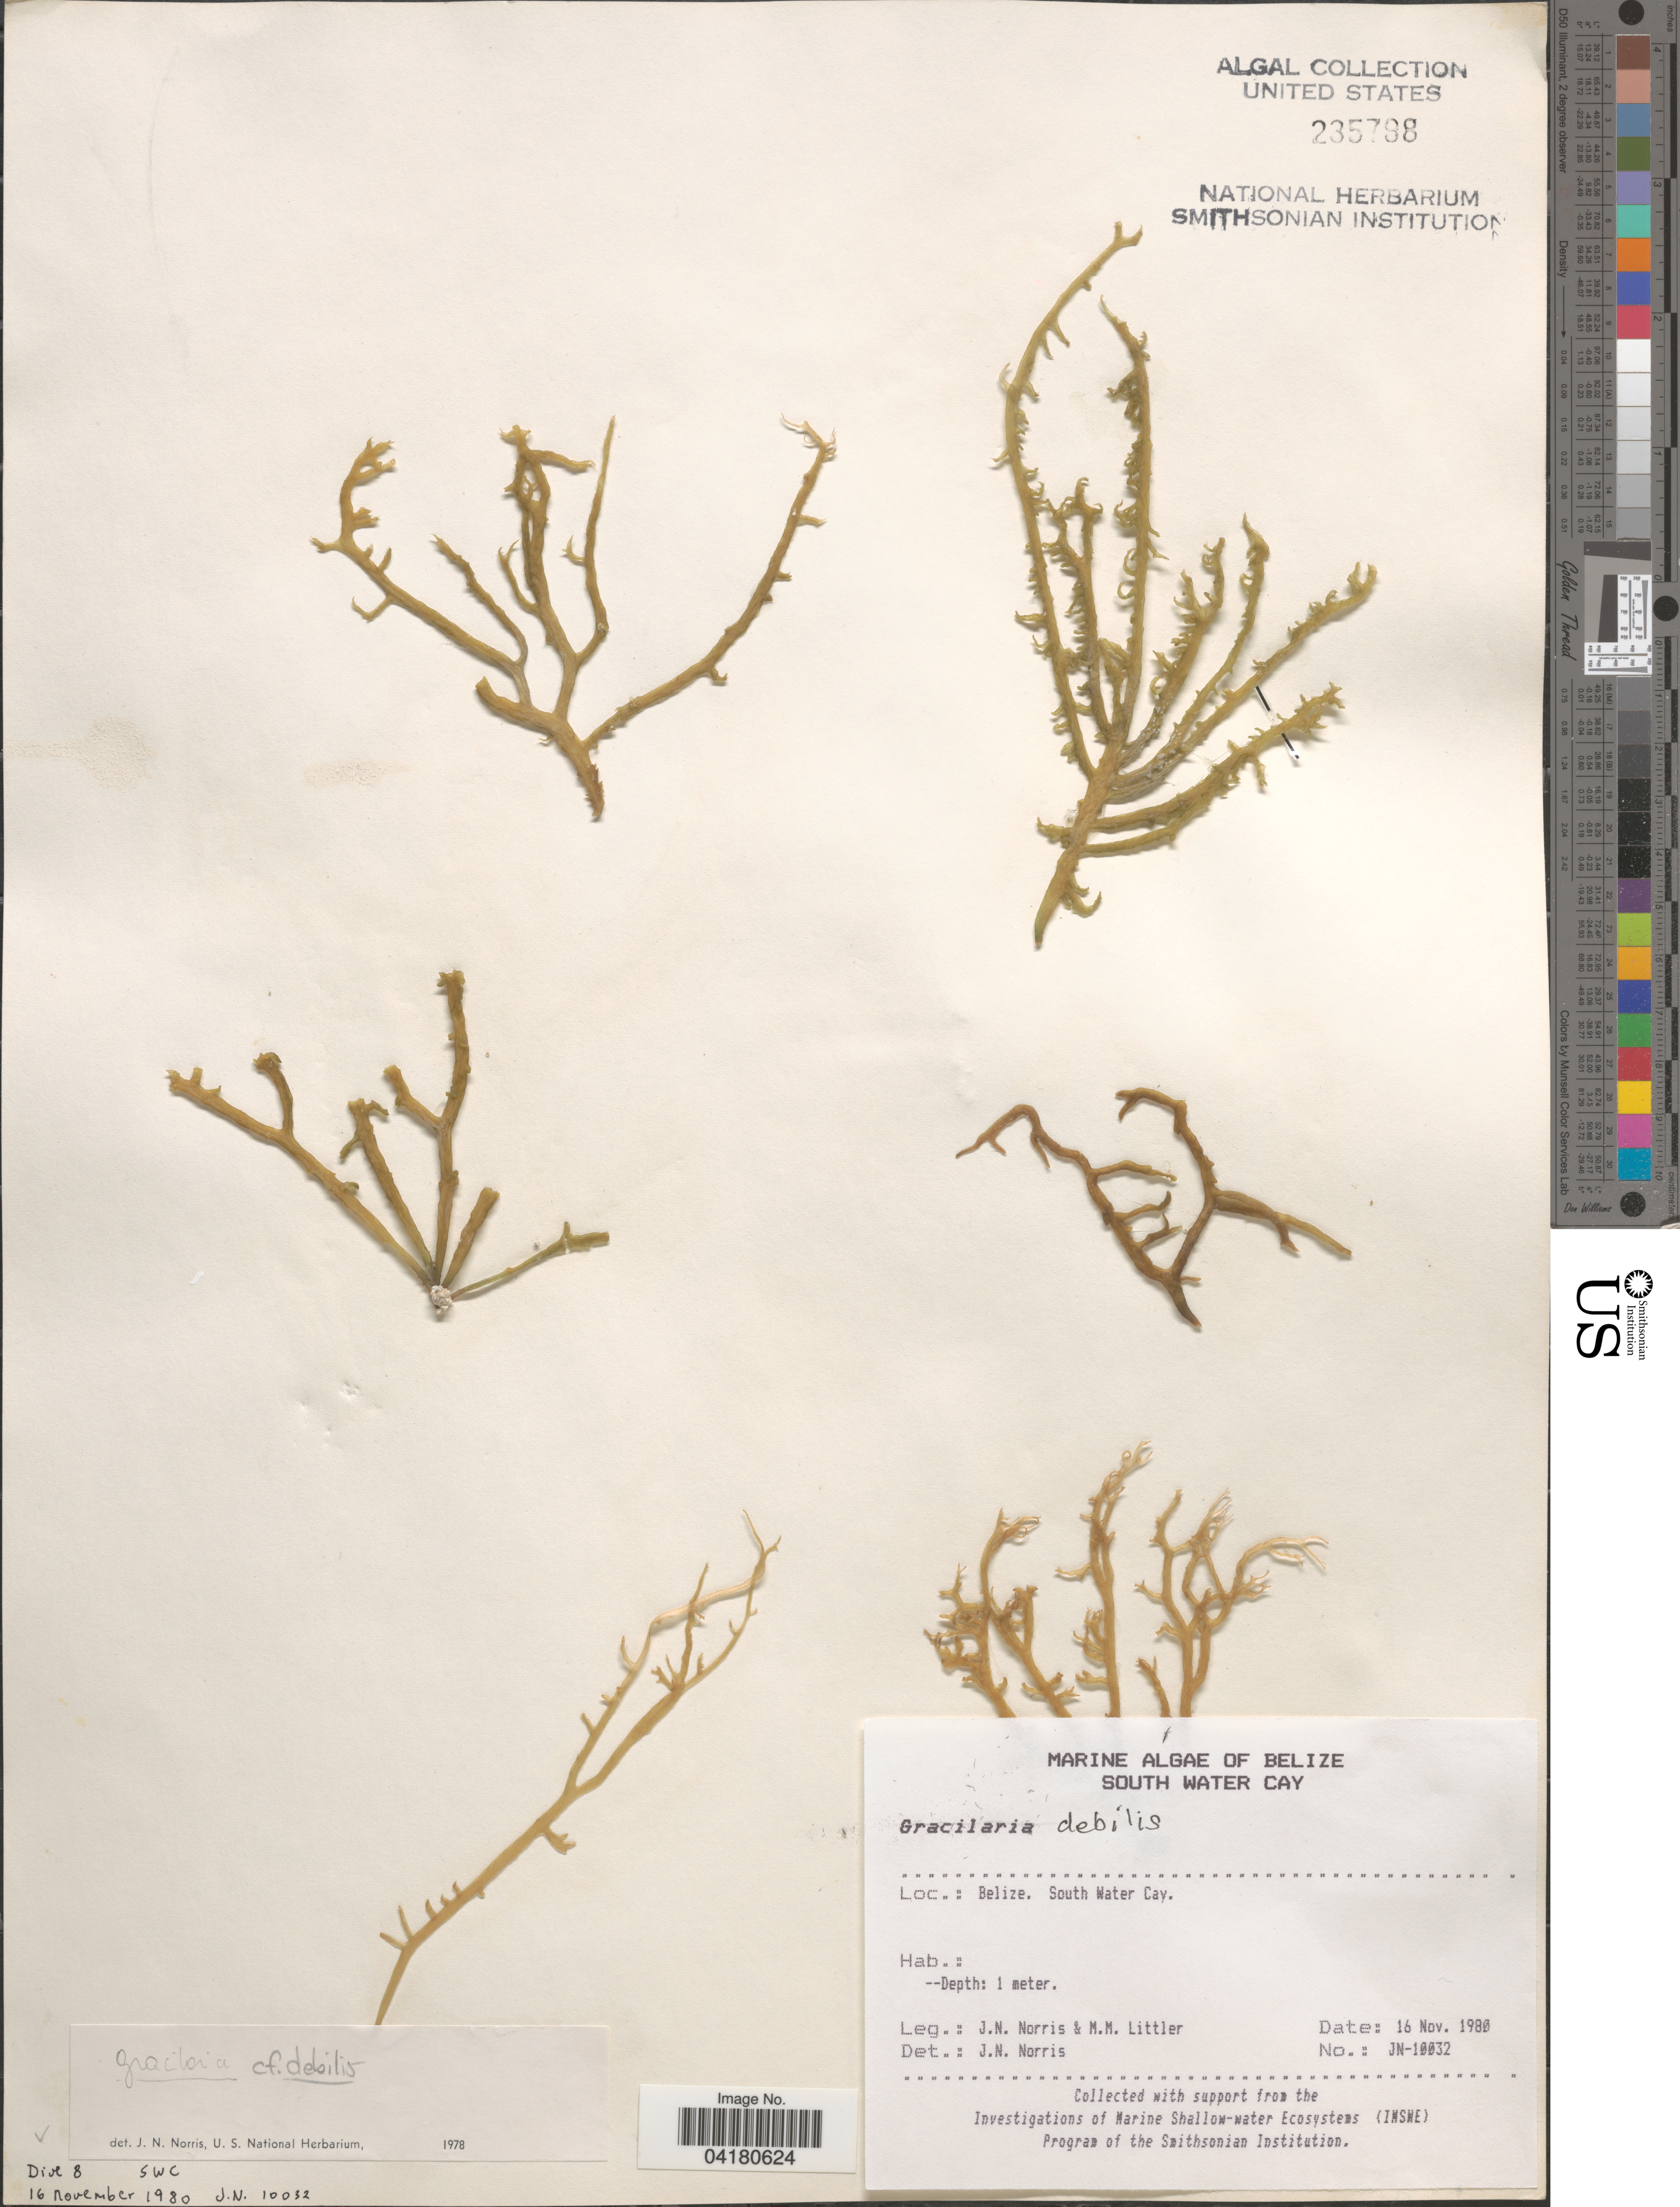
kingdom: Plantae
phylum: Rhodophyta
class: Florideophyceae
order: Gracilariales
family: Gracilariaceae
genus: Gracilaria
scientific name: Gracilaria debilis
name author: (Forssk.) Børgesen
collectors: J. Norris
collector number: JN-10032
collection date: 1980-11-16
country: Belize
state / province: Belize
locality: South Water Cay.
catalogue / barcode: US 235798